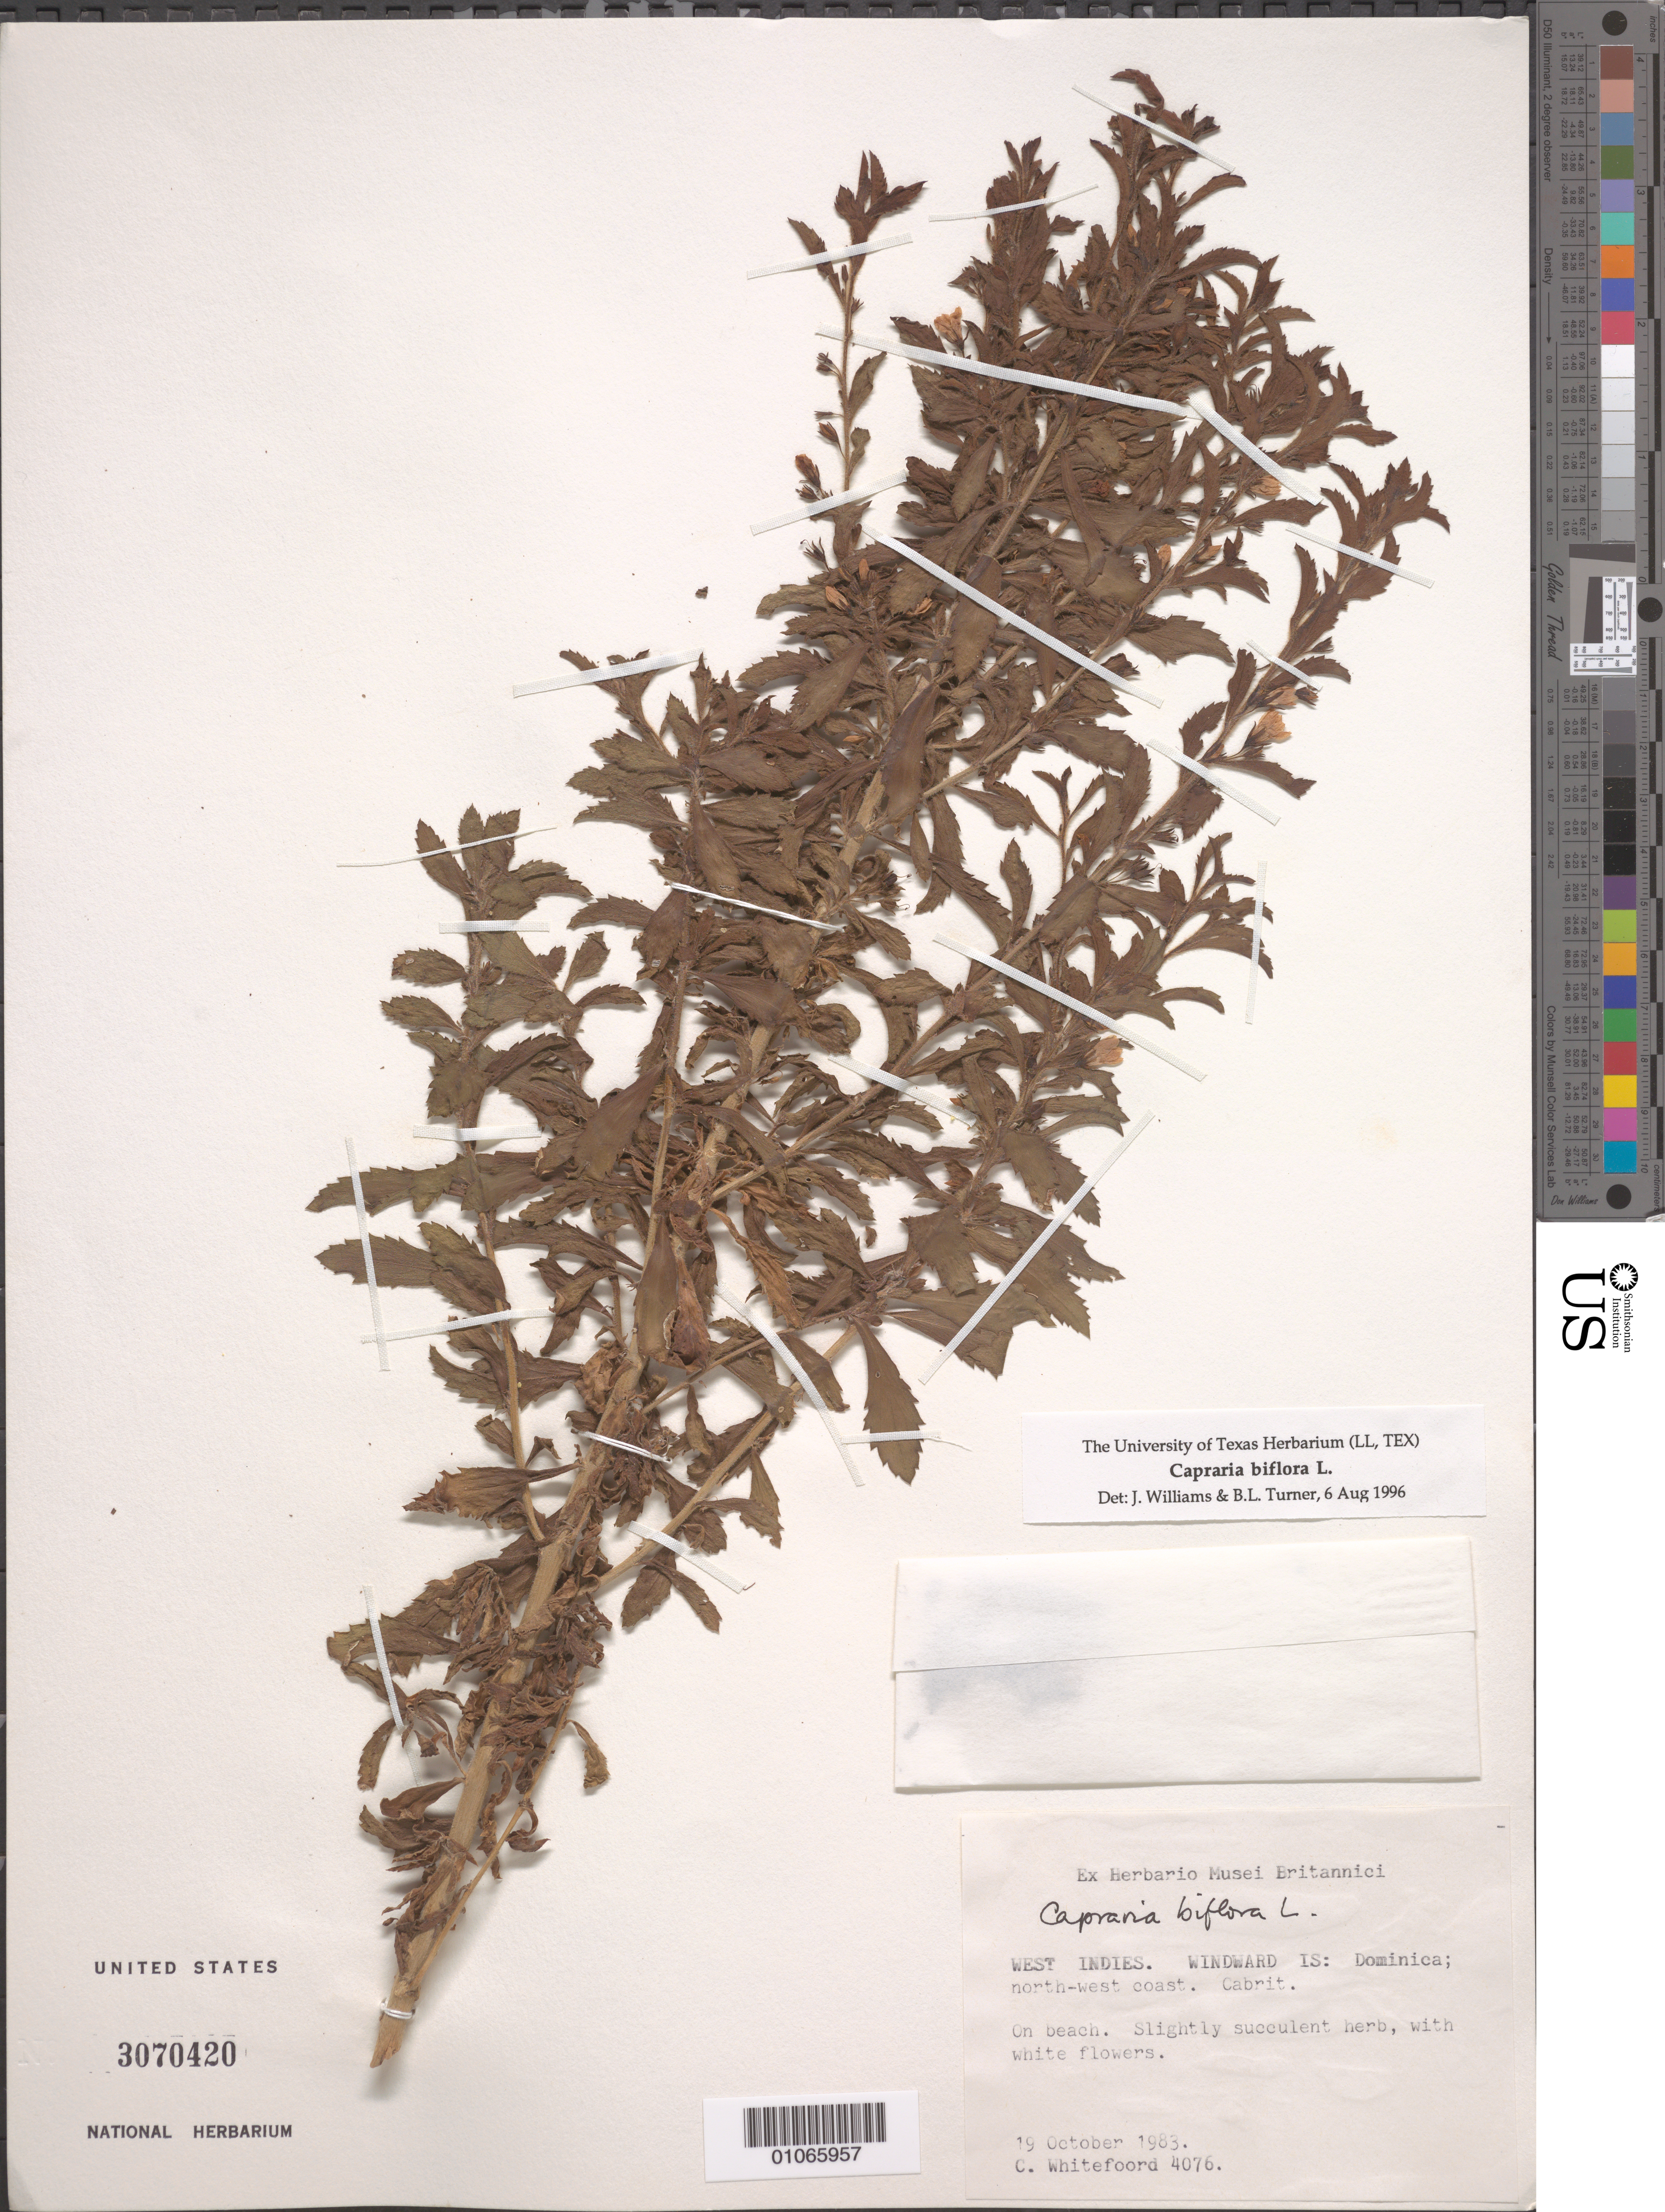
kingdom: Plantae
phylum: Tracheophyta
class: Magnoliopsida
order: Lamiales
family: Scrophulariaceae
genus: Capraria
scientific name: Capraria biflora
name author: L.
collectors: C. Whitefoord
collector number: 4076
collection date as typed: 19 Oct 1983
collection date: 1983-10-19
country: Dominica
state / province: St. John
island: Dominica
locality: Northwest coast. Cabrit. On beach.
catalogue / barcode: US 3070420